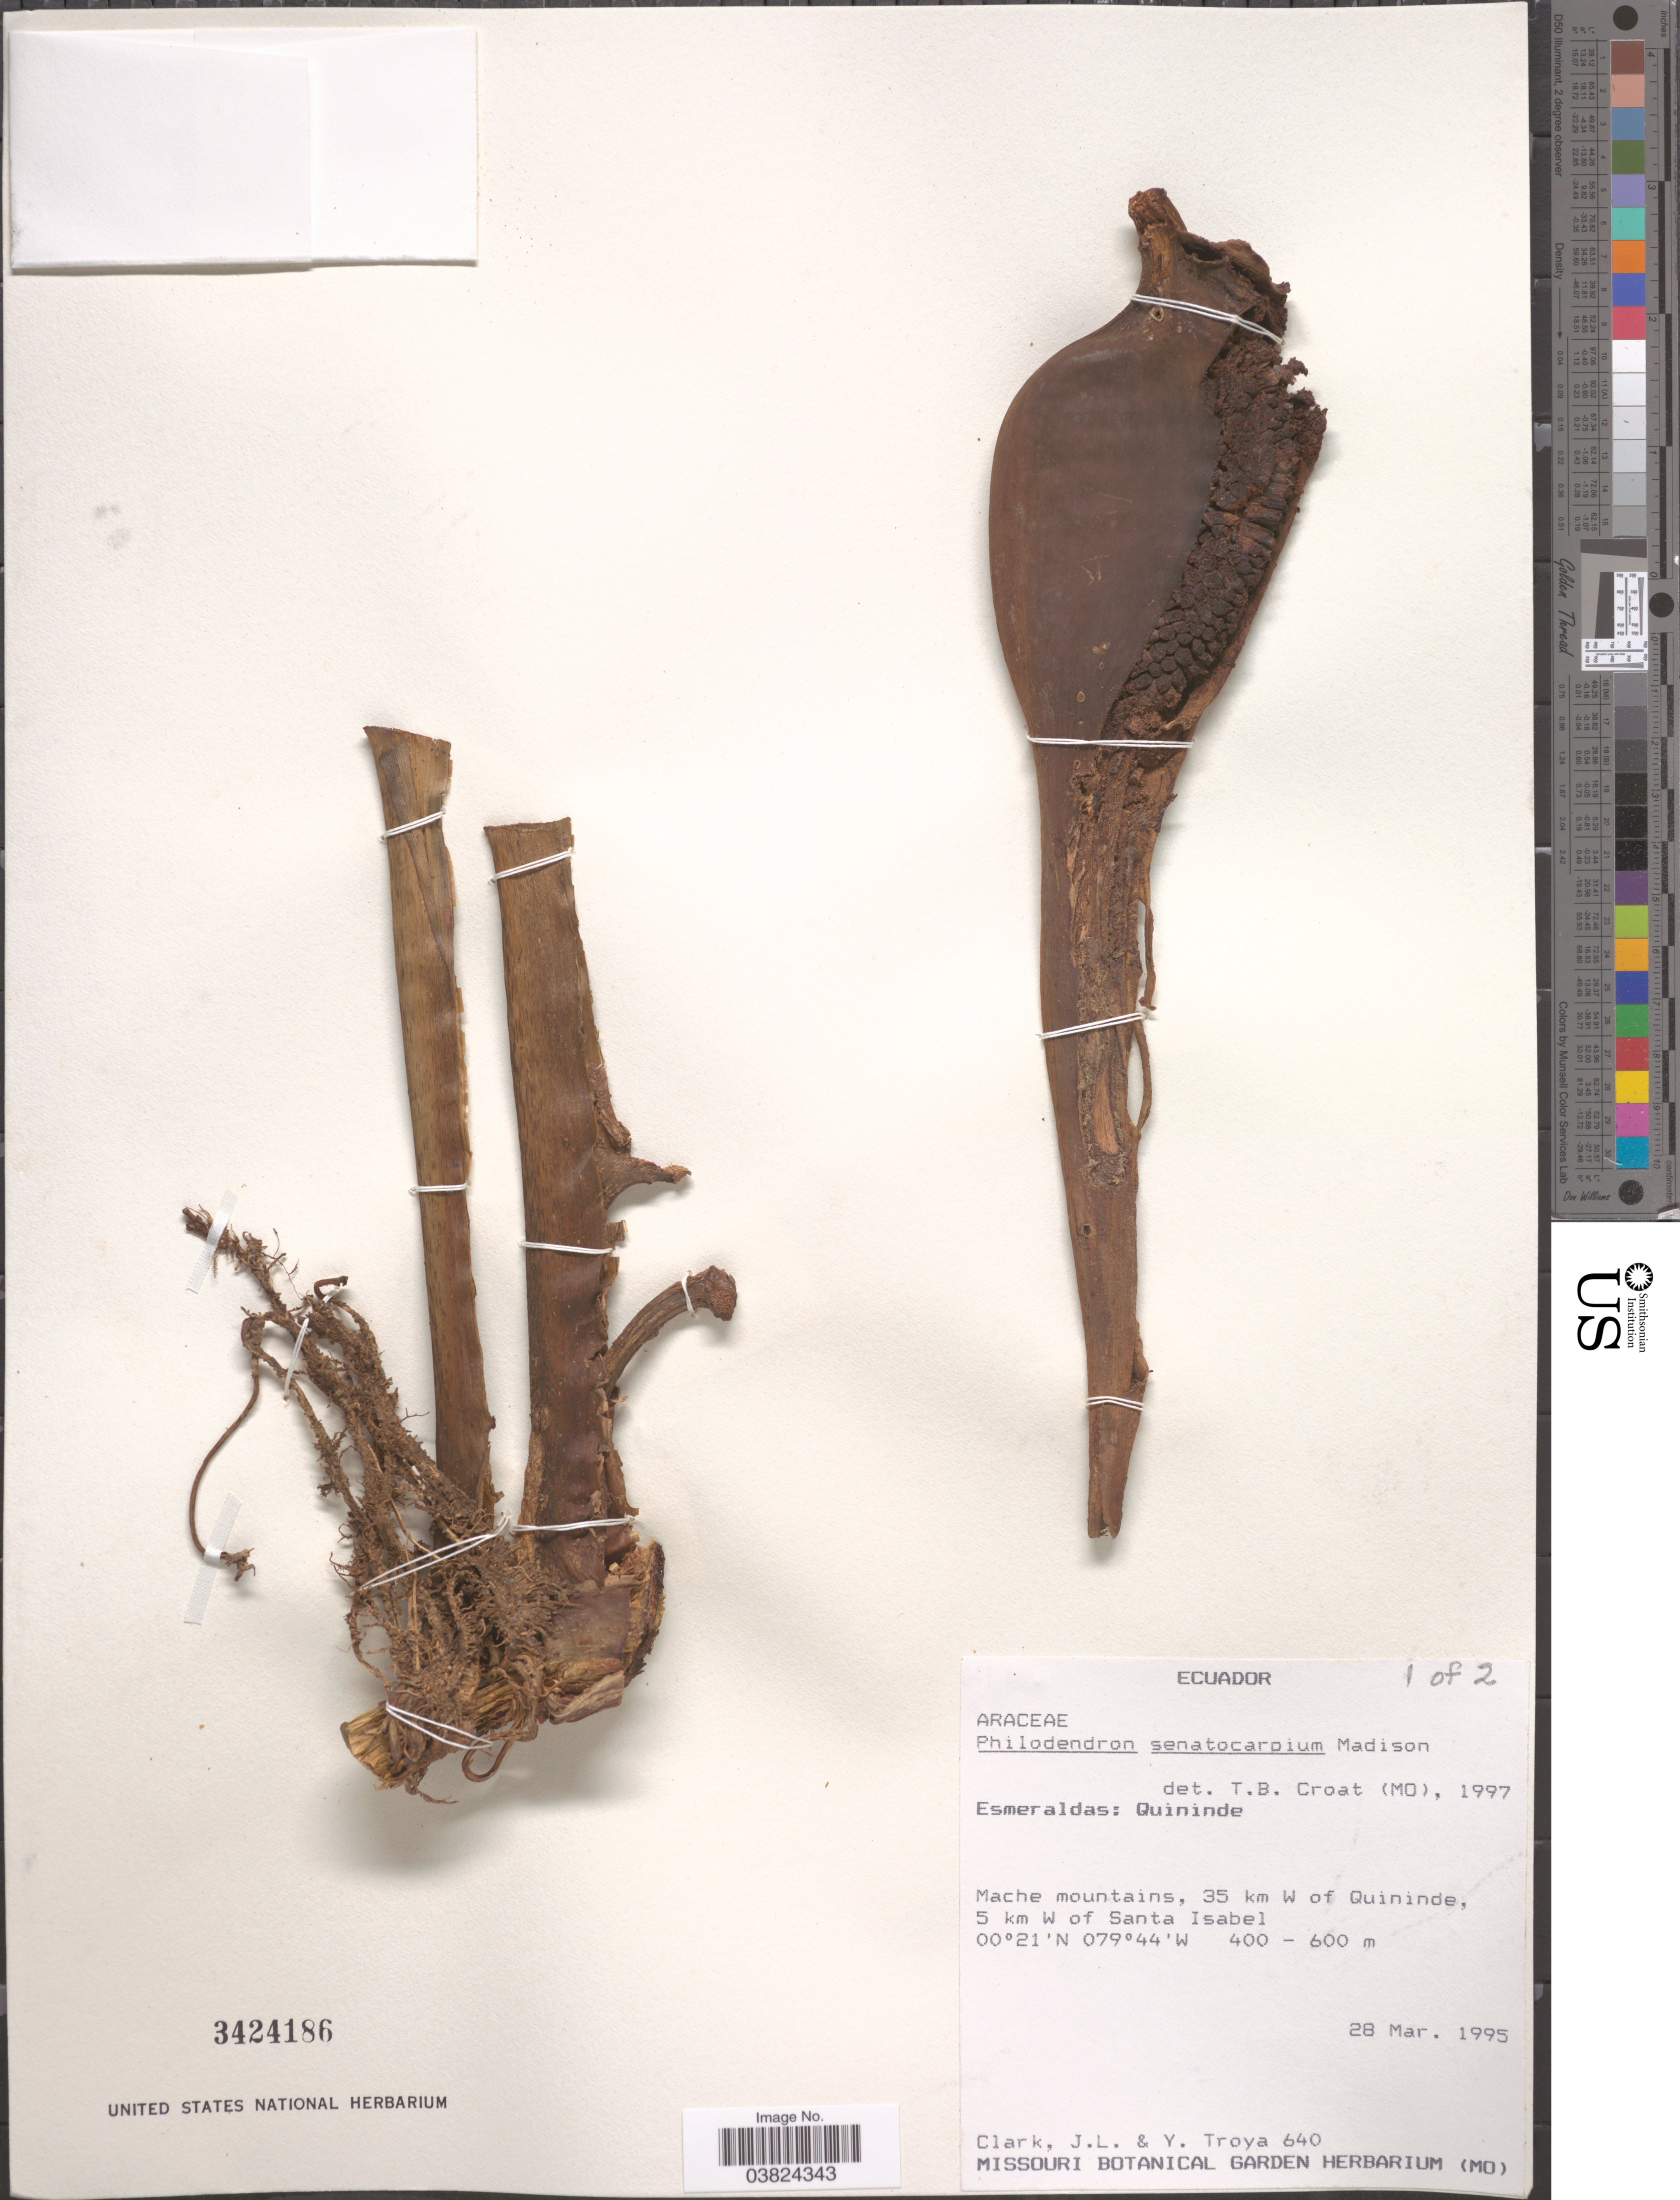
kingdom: Plantae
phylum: Tracheophyta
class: Liliopsida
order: Alismatales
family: Araceae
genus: Philodendron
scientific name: Philodendron senatocarpium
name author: Madison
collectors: J. L. Clark & Y. Troya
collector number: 640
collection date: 1995-03-28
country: Ecuador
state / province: Esmeraldas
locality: Quininde. Mache mountains, 35 km W of Quininde. 5 km W of Santa Isabel.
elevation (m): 400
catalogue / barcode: US 3424186